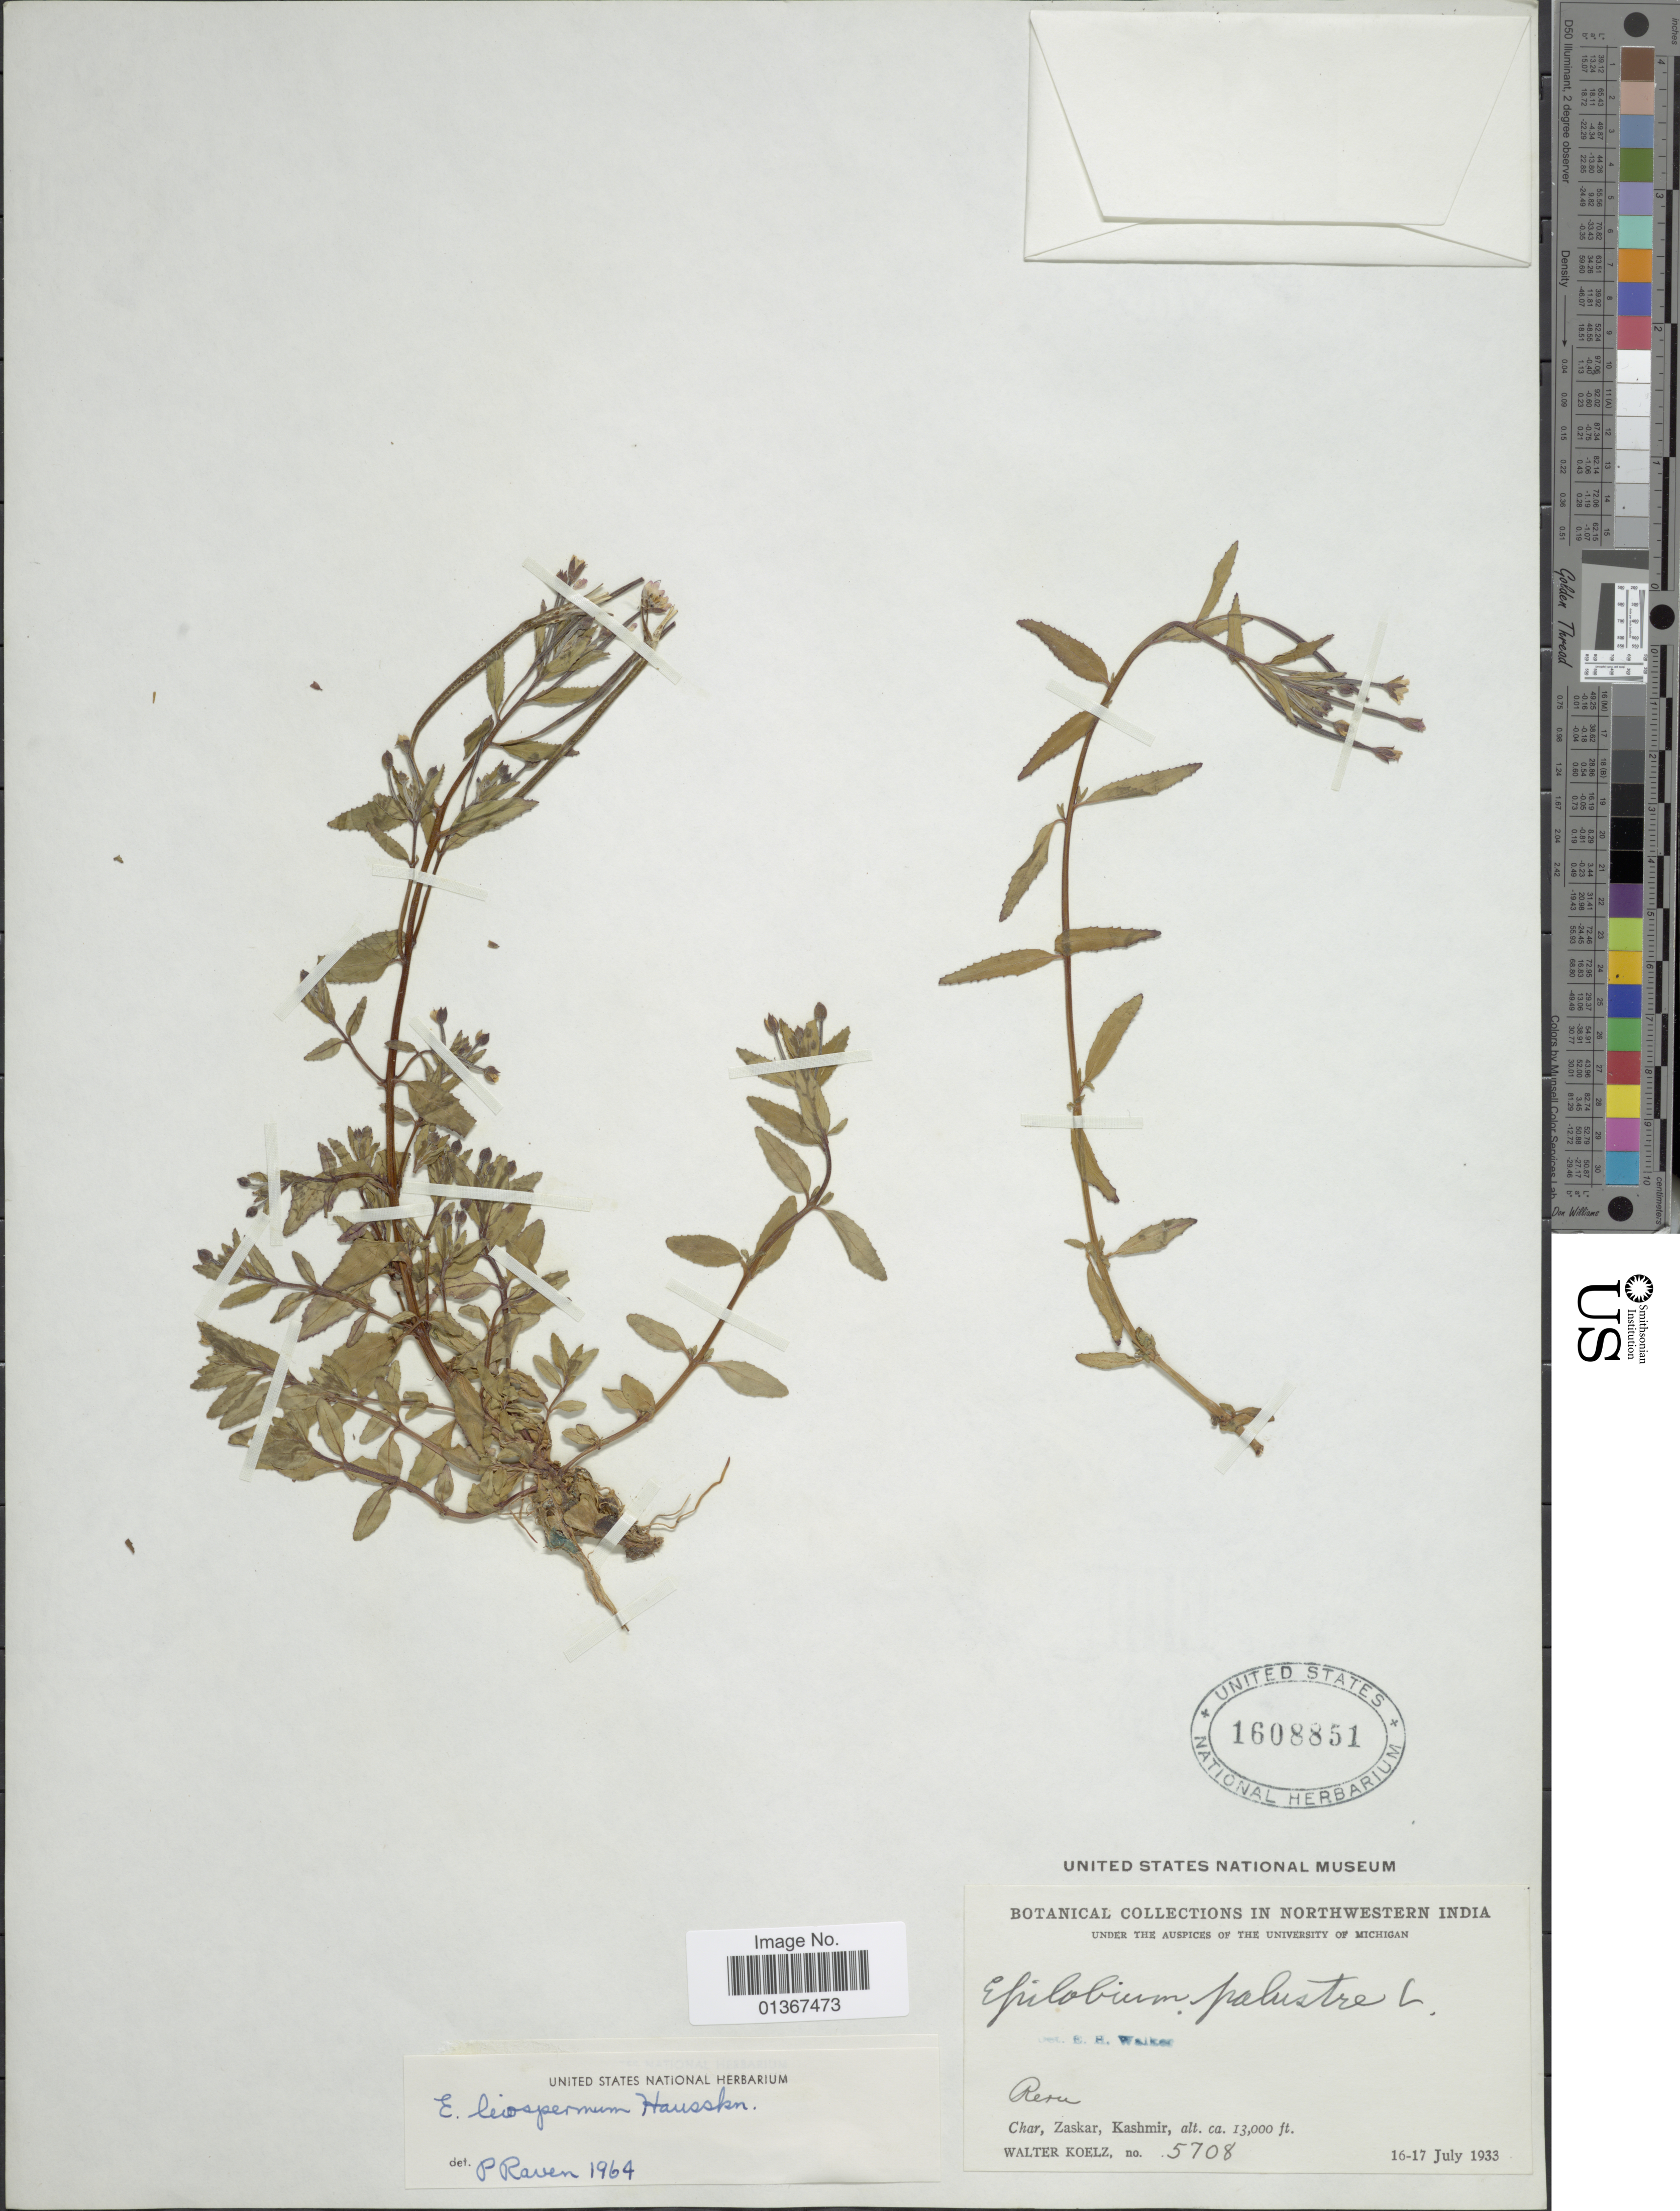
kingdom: Plantae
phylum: Tracheophyta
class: Magnoliopsida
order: Myrtales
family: Onagraceae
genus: Epilobium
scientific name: Epilobium tibetanum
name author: Hausskn.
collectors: W. N. Koelz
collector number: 5708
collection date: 1933-07-16/1933-07-17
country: India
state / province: Jammu and Kashmir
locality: Reru. Char, Zaskar, Kashmir.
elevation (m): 3962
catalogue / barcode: US 1608851